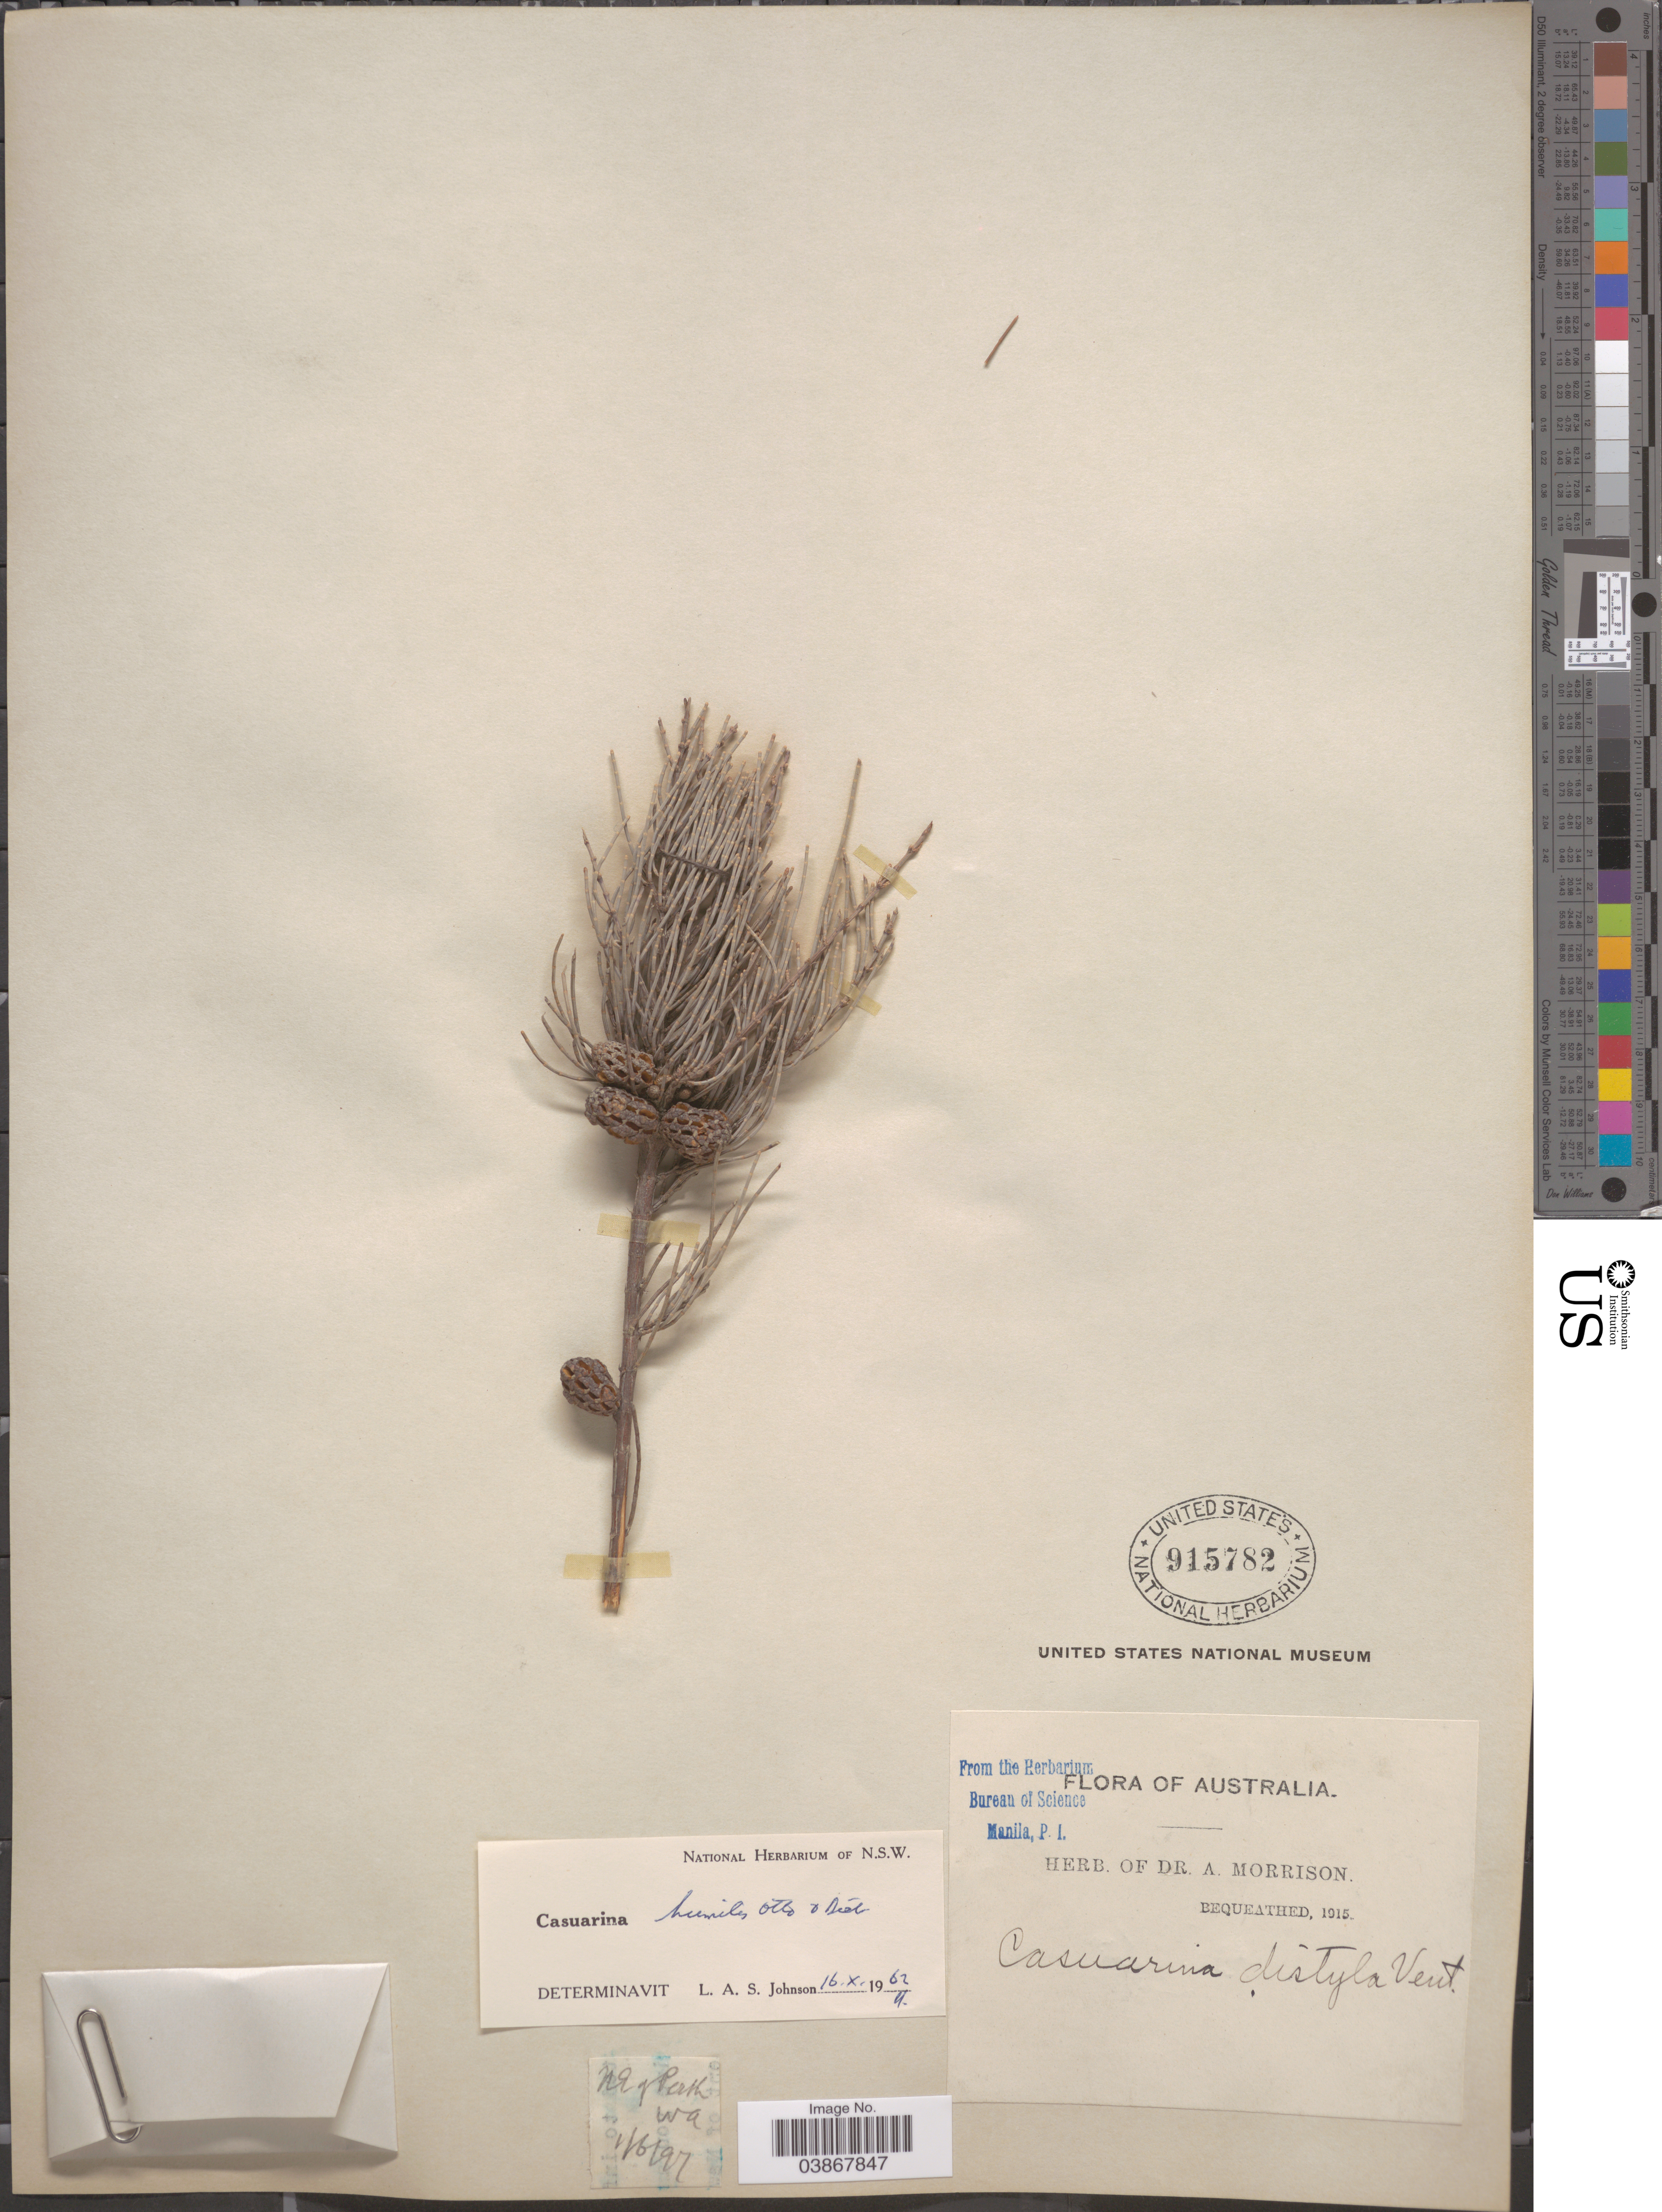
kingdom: Plantae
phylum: Tracheophyta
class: Magnoliopsida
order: Fagales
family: Casuarinaceae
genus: Casuarina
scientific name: Casuarina humilis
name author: Otto & A. Dietr.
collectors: ex herb. Dr. A. Morrison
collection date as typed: Transcribed d/m/y: 1/6/97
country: Australia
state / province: Western Australia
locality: NE of Perth.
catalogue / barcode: US 9158782